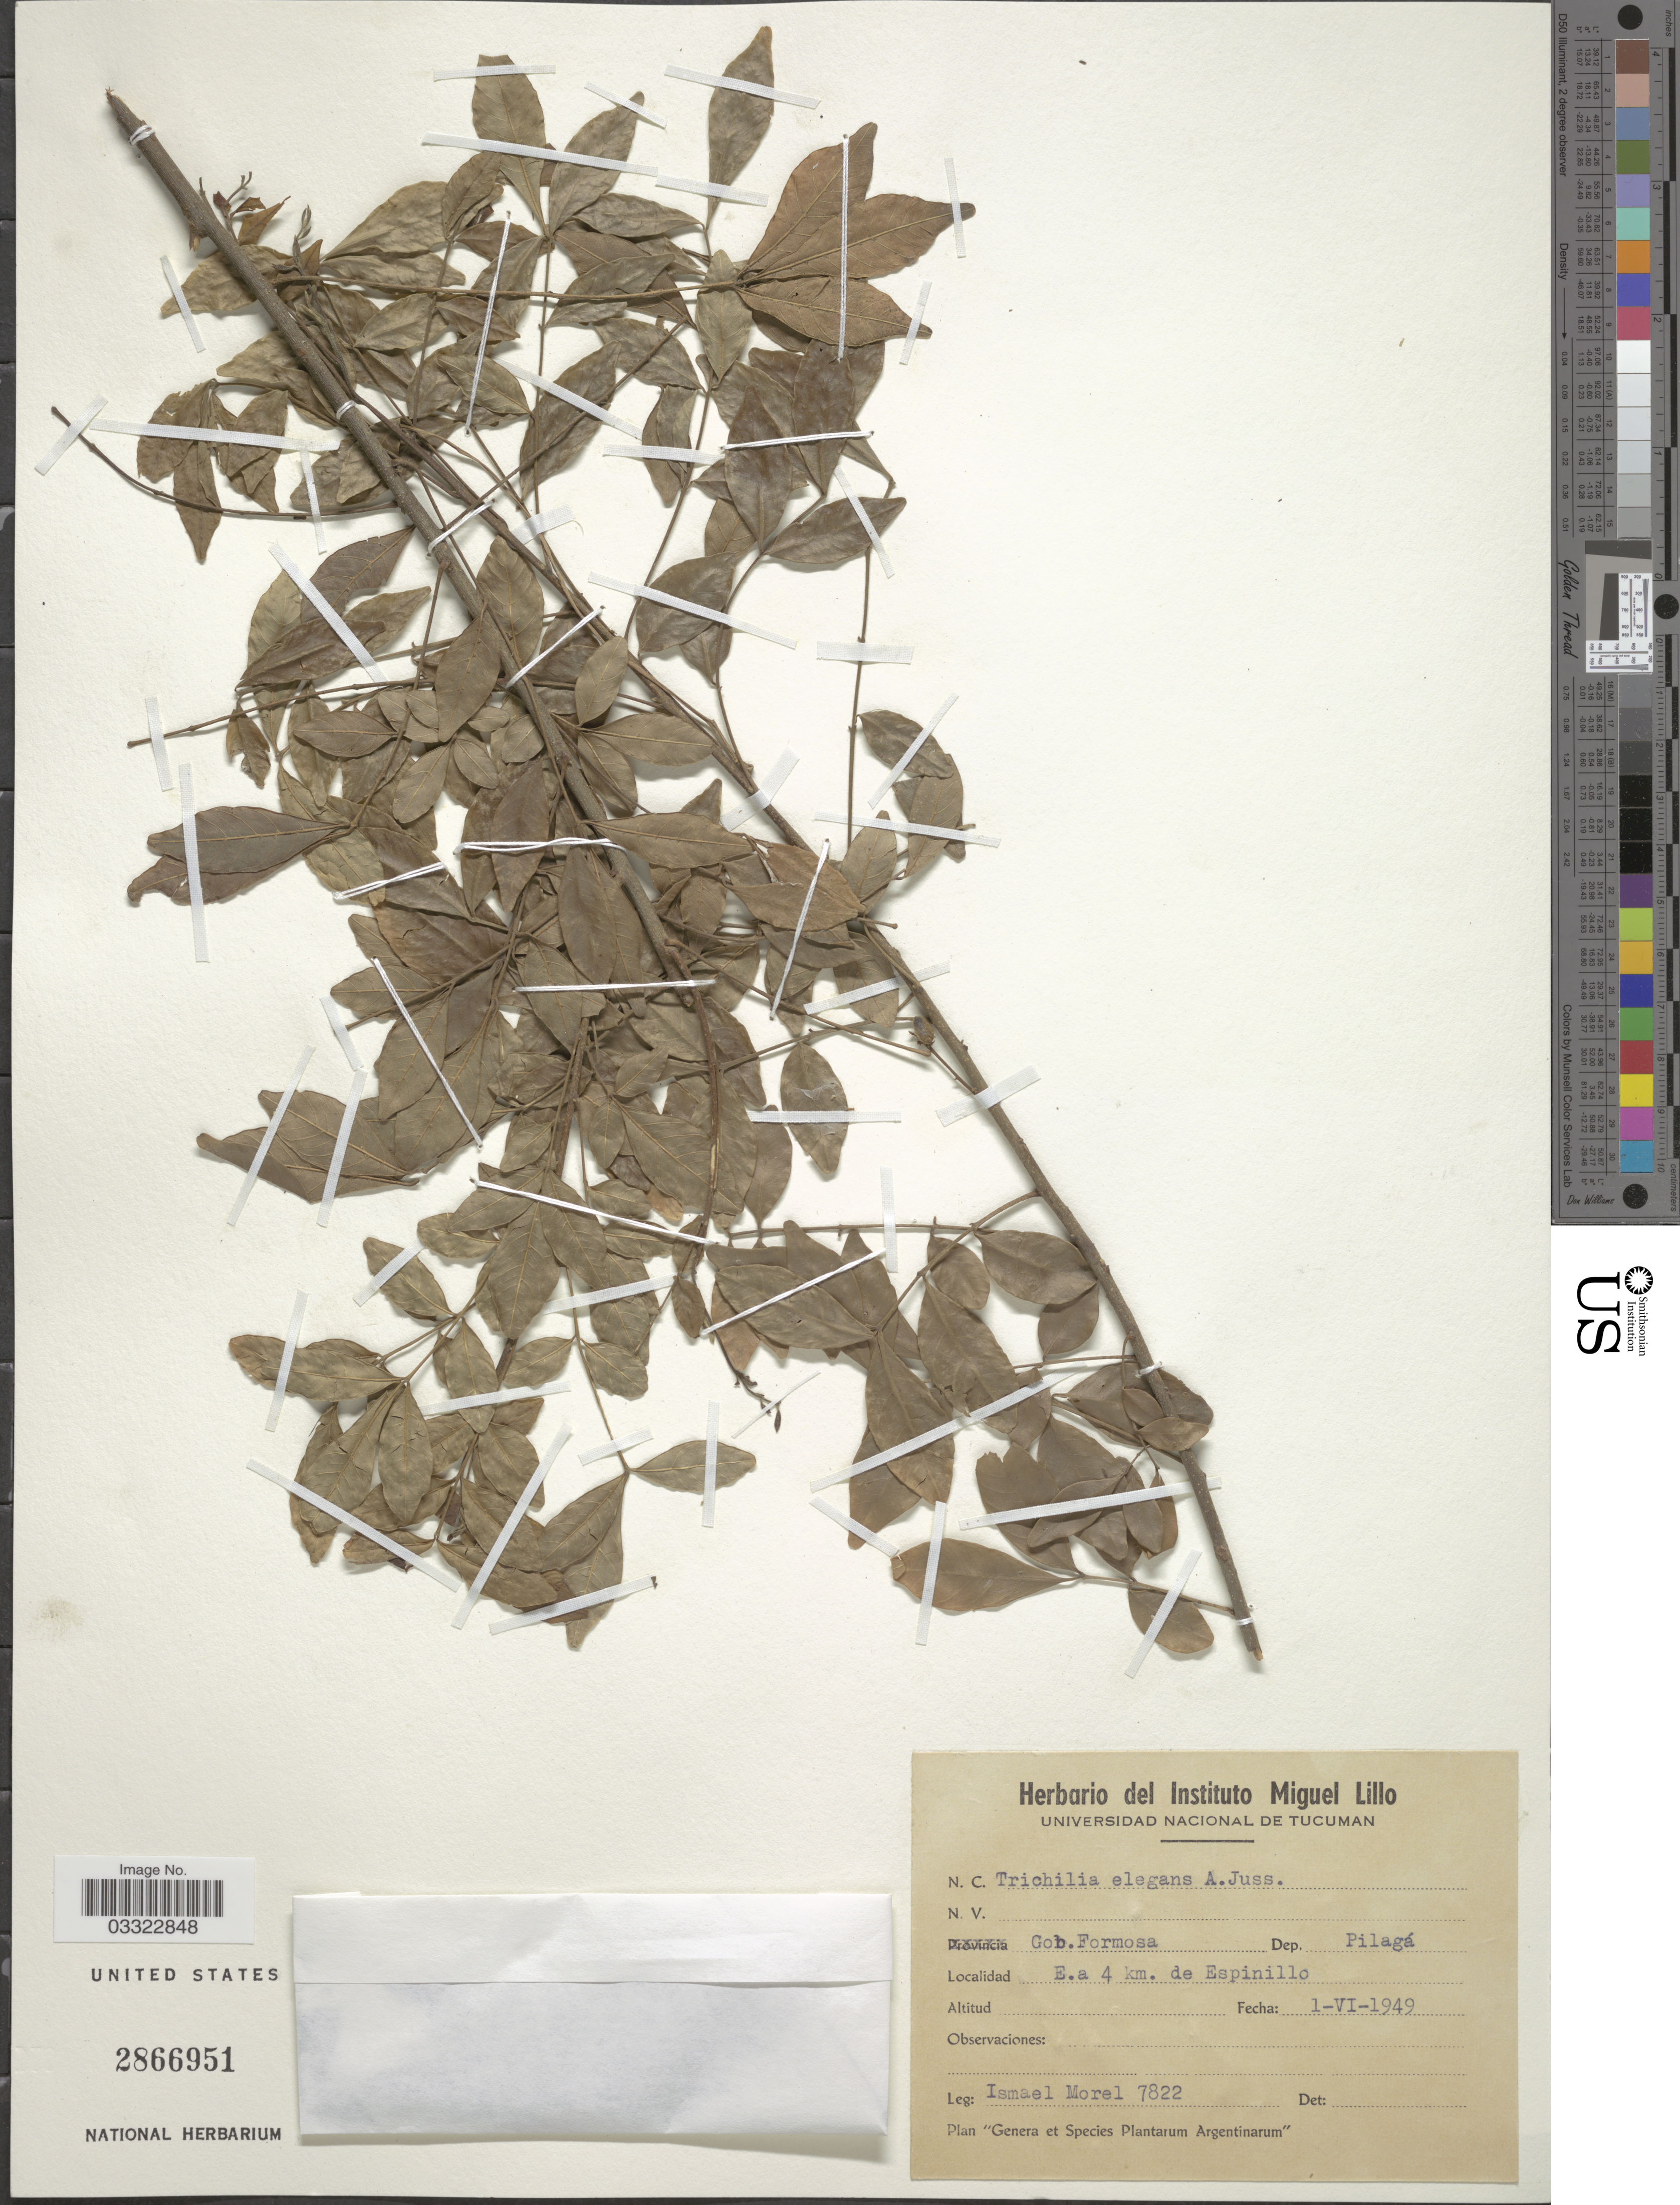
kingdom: Plantae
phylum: Tracheophyta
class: Magnoliopsida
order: Sapindales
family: Meliaceae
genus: Trichilia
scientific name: Trichilia elegans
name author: A. Juss.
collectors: I. Morel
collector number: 7822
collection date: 1949-06-01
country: Argentina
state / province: Formosa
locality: Gob. Formosa. Dep. Pilagá. E.a 4 km. de Espinillo.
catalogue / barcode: US 2866951